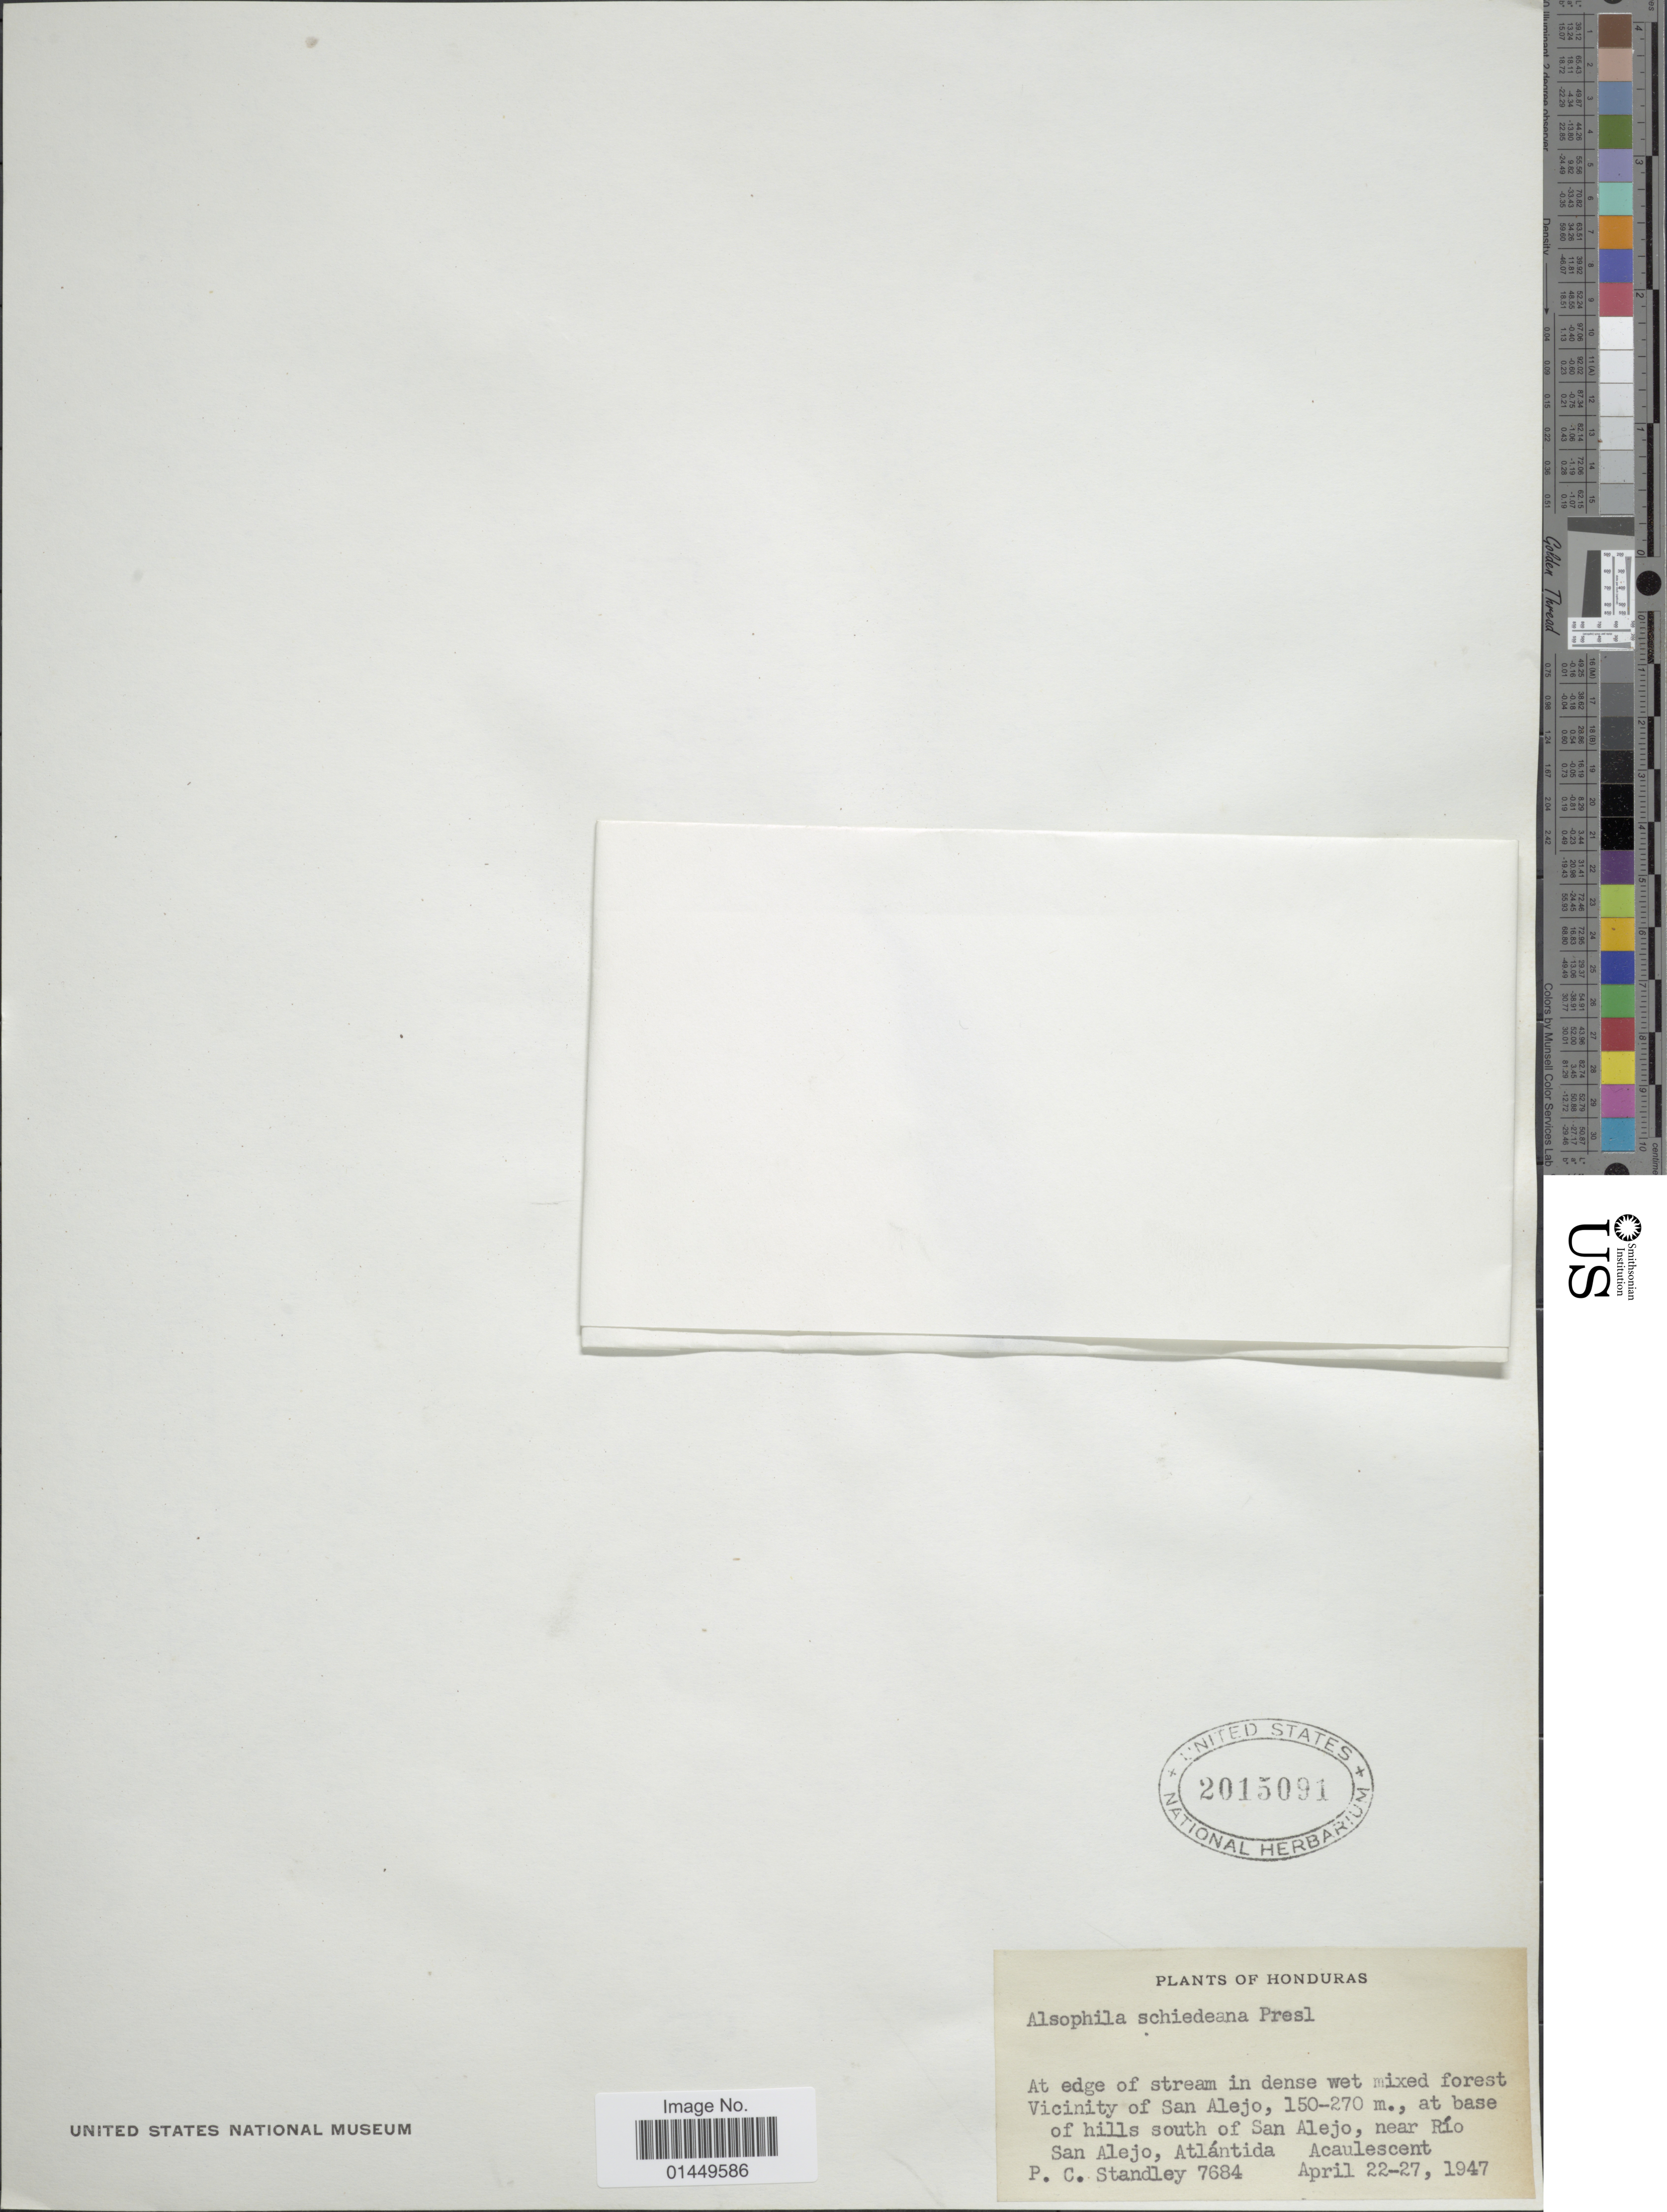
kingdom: Plantae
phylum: Tracheophyta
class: Polypodiopsida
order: Cyatheales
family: Cyatheaceae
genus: Cyathea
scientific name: Cyathea schiedeana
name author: (C. Presl) Domin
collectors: P. C. Standley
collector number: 7684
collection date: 1947-04-22/1947-04-27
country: Honduras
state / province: Atlántida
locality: Vicinity of San Alejo, at base of hills south of San Alejo, near Rio San Alejo, Atlantida Acaulescent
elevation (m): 150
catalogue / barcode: US 2015091